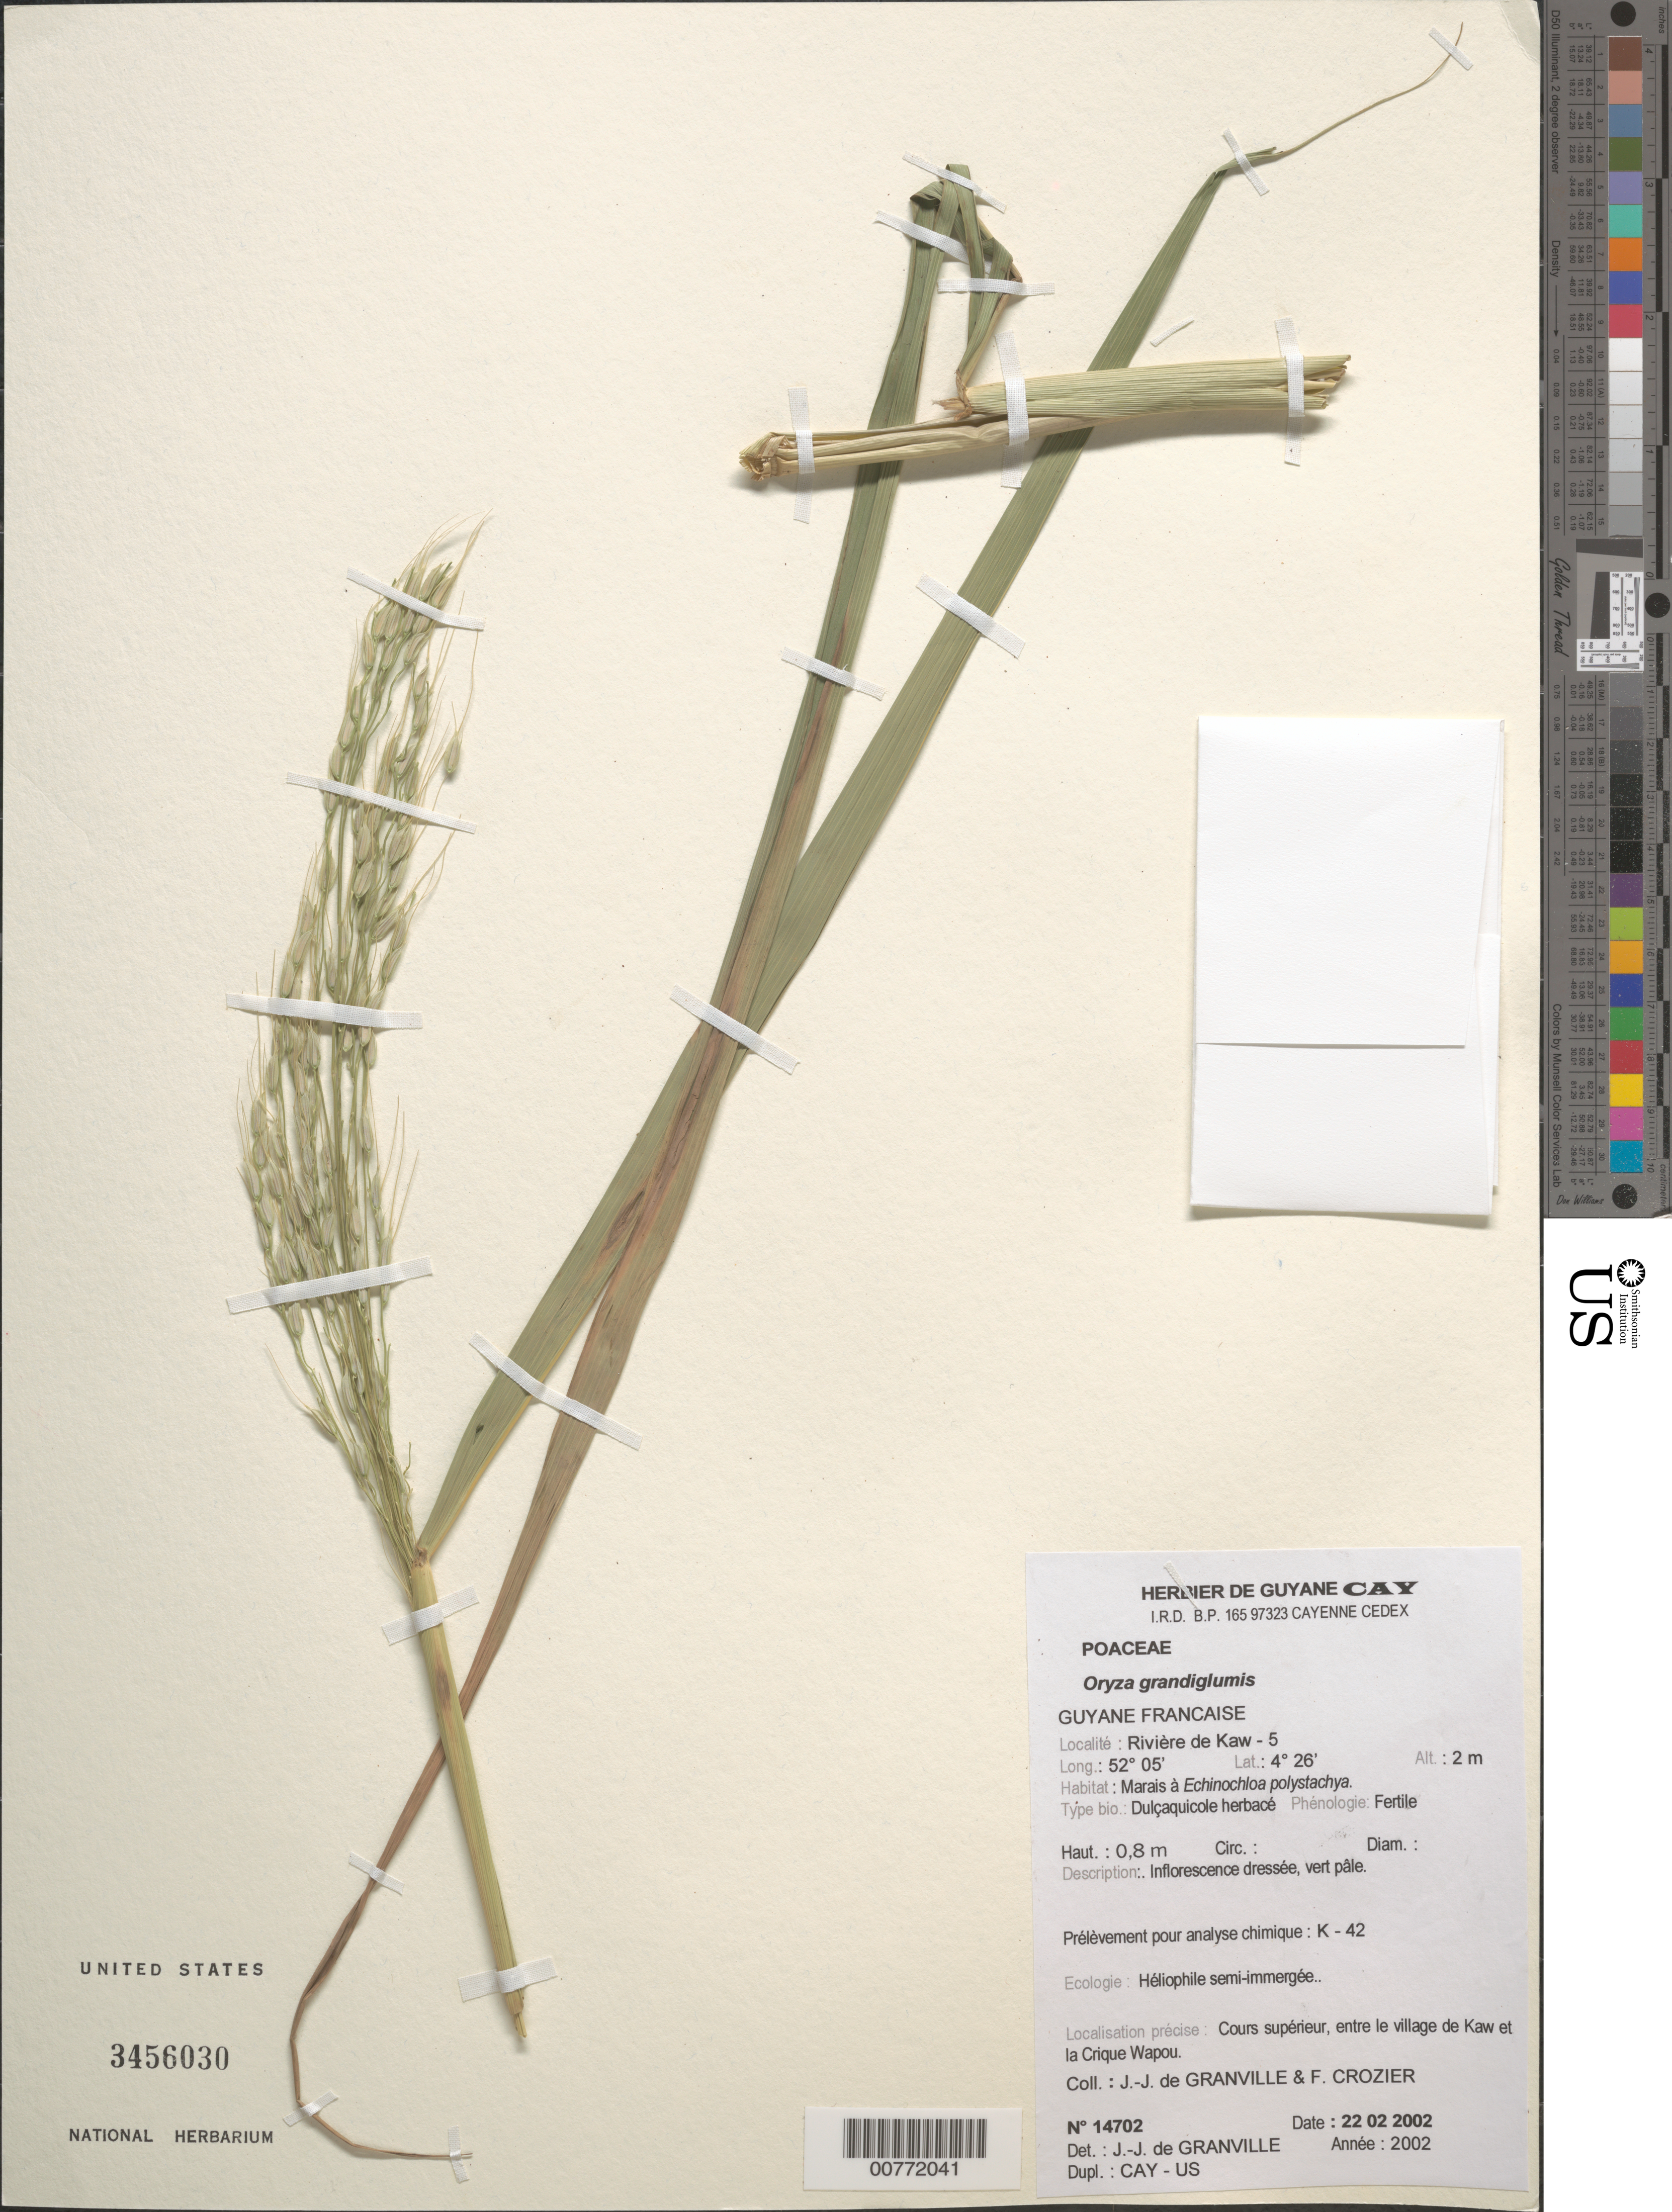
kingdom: Plantae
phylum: Tracheophyta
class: Liliopsida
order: Poales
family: Poaceae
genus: Oryza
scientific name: Oryza grandiglumis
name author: (Döll) Prod.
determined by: Granville, J. J. de, (CAY), Institut de Recherche pour le Developpement (IRD) (FRENCH GUIANA)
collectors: J.-J. de Granville & F. Crozier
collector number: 14702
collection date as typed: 22-Feb-02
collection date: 2002-02-22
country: French Guiana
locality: Rivière de Kaw-5; Cours supérieur, entre le village de Kaw et la Crique Wapou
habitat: Marais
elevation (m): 2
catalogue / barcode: US 3456030